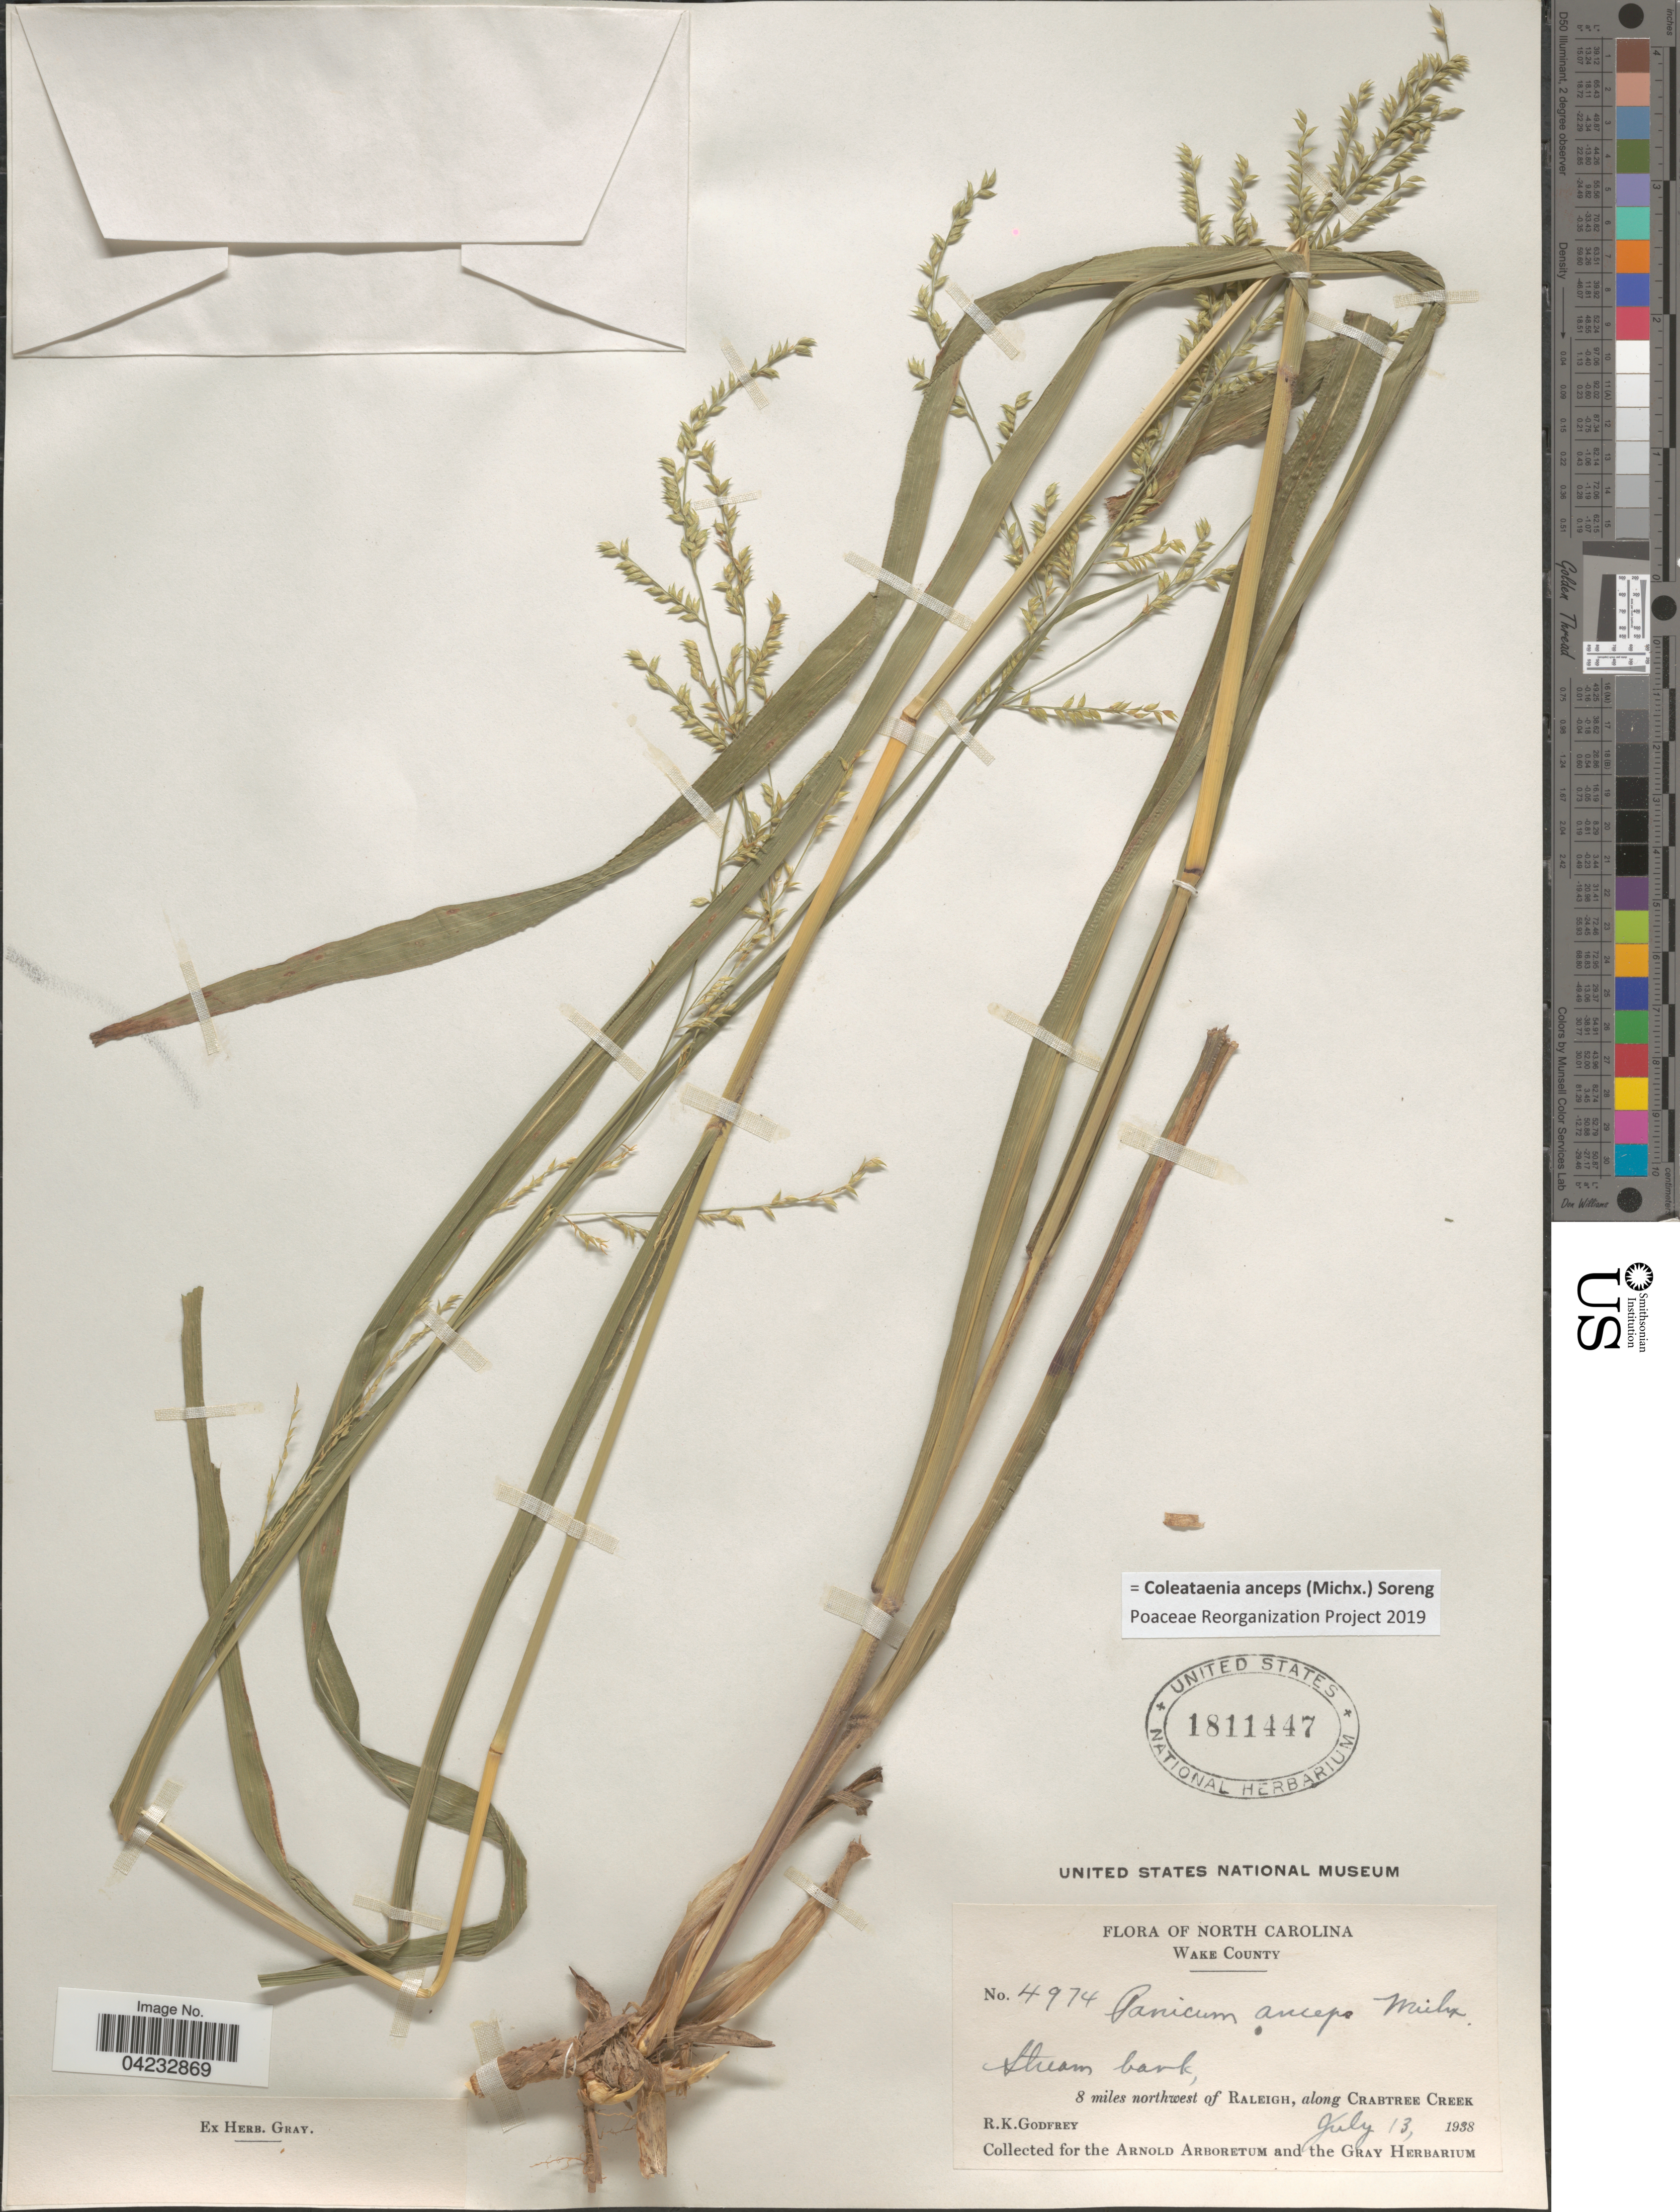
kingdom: Plantae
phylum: Tracheophyta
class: Liliopsida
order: Poales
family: Poaceae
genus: Coleataenia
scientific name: Coleataenia anceps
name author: (Michx.) Soreng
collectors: R. K. Godfrey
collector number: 4974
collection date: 1938-07-13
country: United States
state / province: North Carolina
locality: Wake County. 8 miles northwest of Raleigh, along Crabtree Creek.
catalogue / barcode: US 1811447